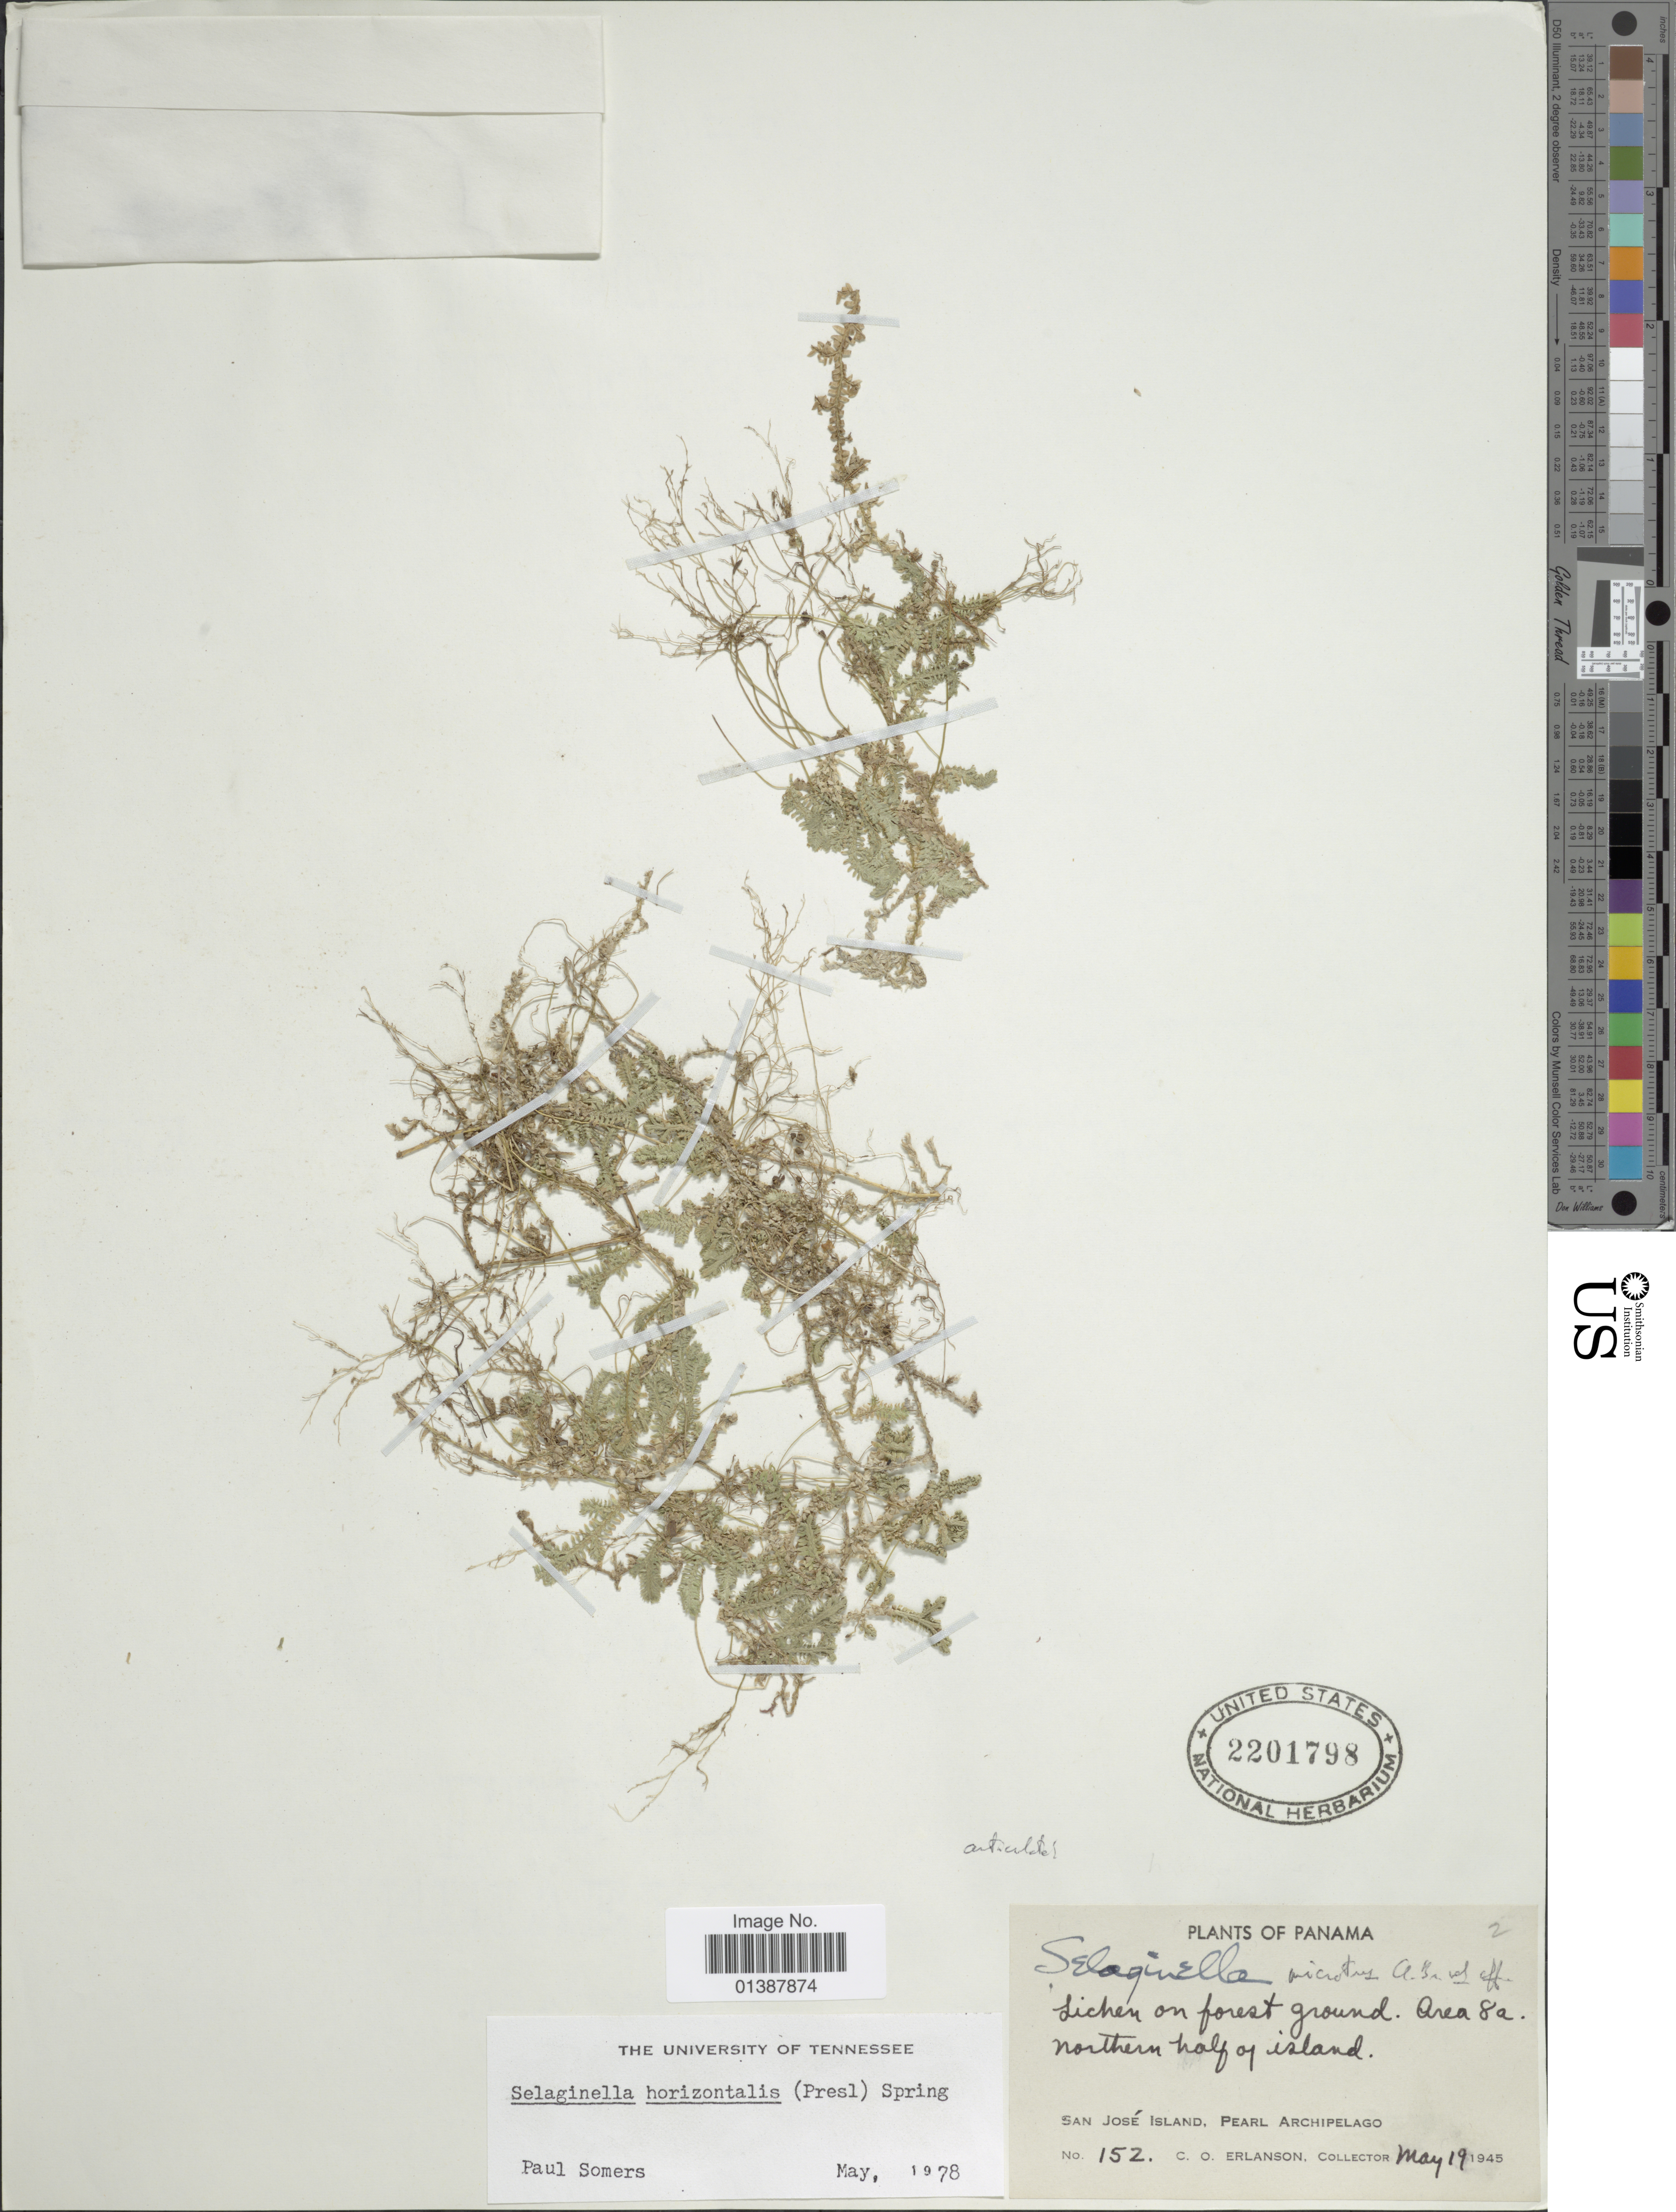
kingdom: Plantae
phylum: Tracheophyta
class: Lycopodiopsida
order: Selaginellales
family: Selaginellaceae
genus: Selaginella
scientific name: Selaginella horizontalis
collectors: C. O. Erlanson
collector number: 152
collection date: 1945-05-19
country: Costa Rica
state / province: San José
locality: Pearl Archipelago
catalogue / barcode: US 2201798